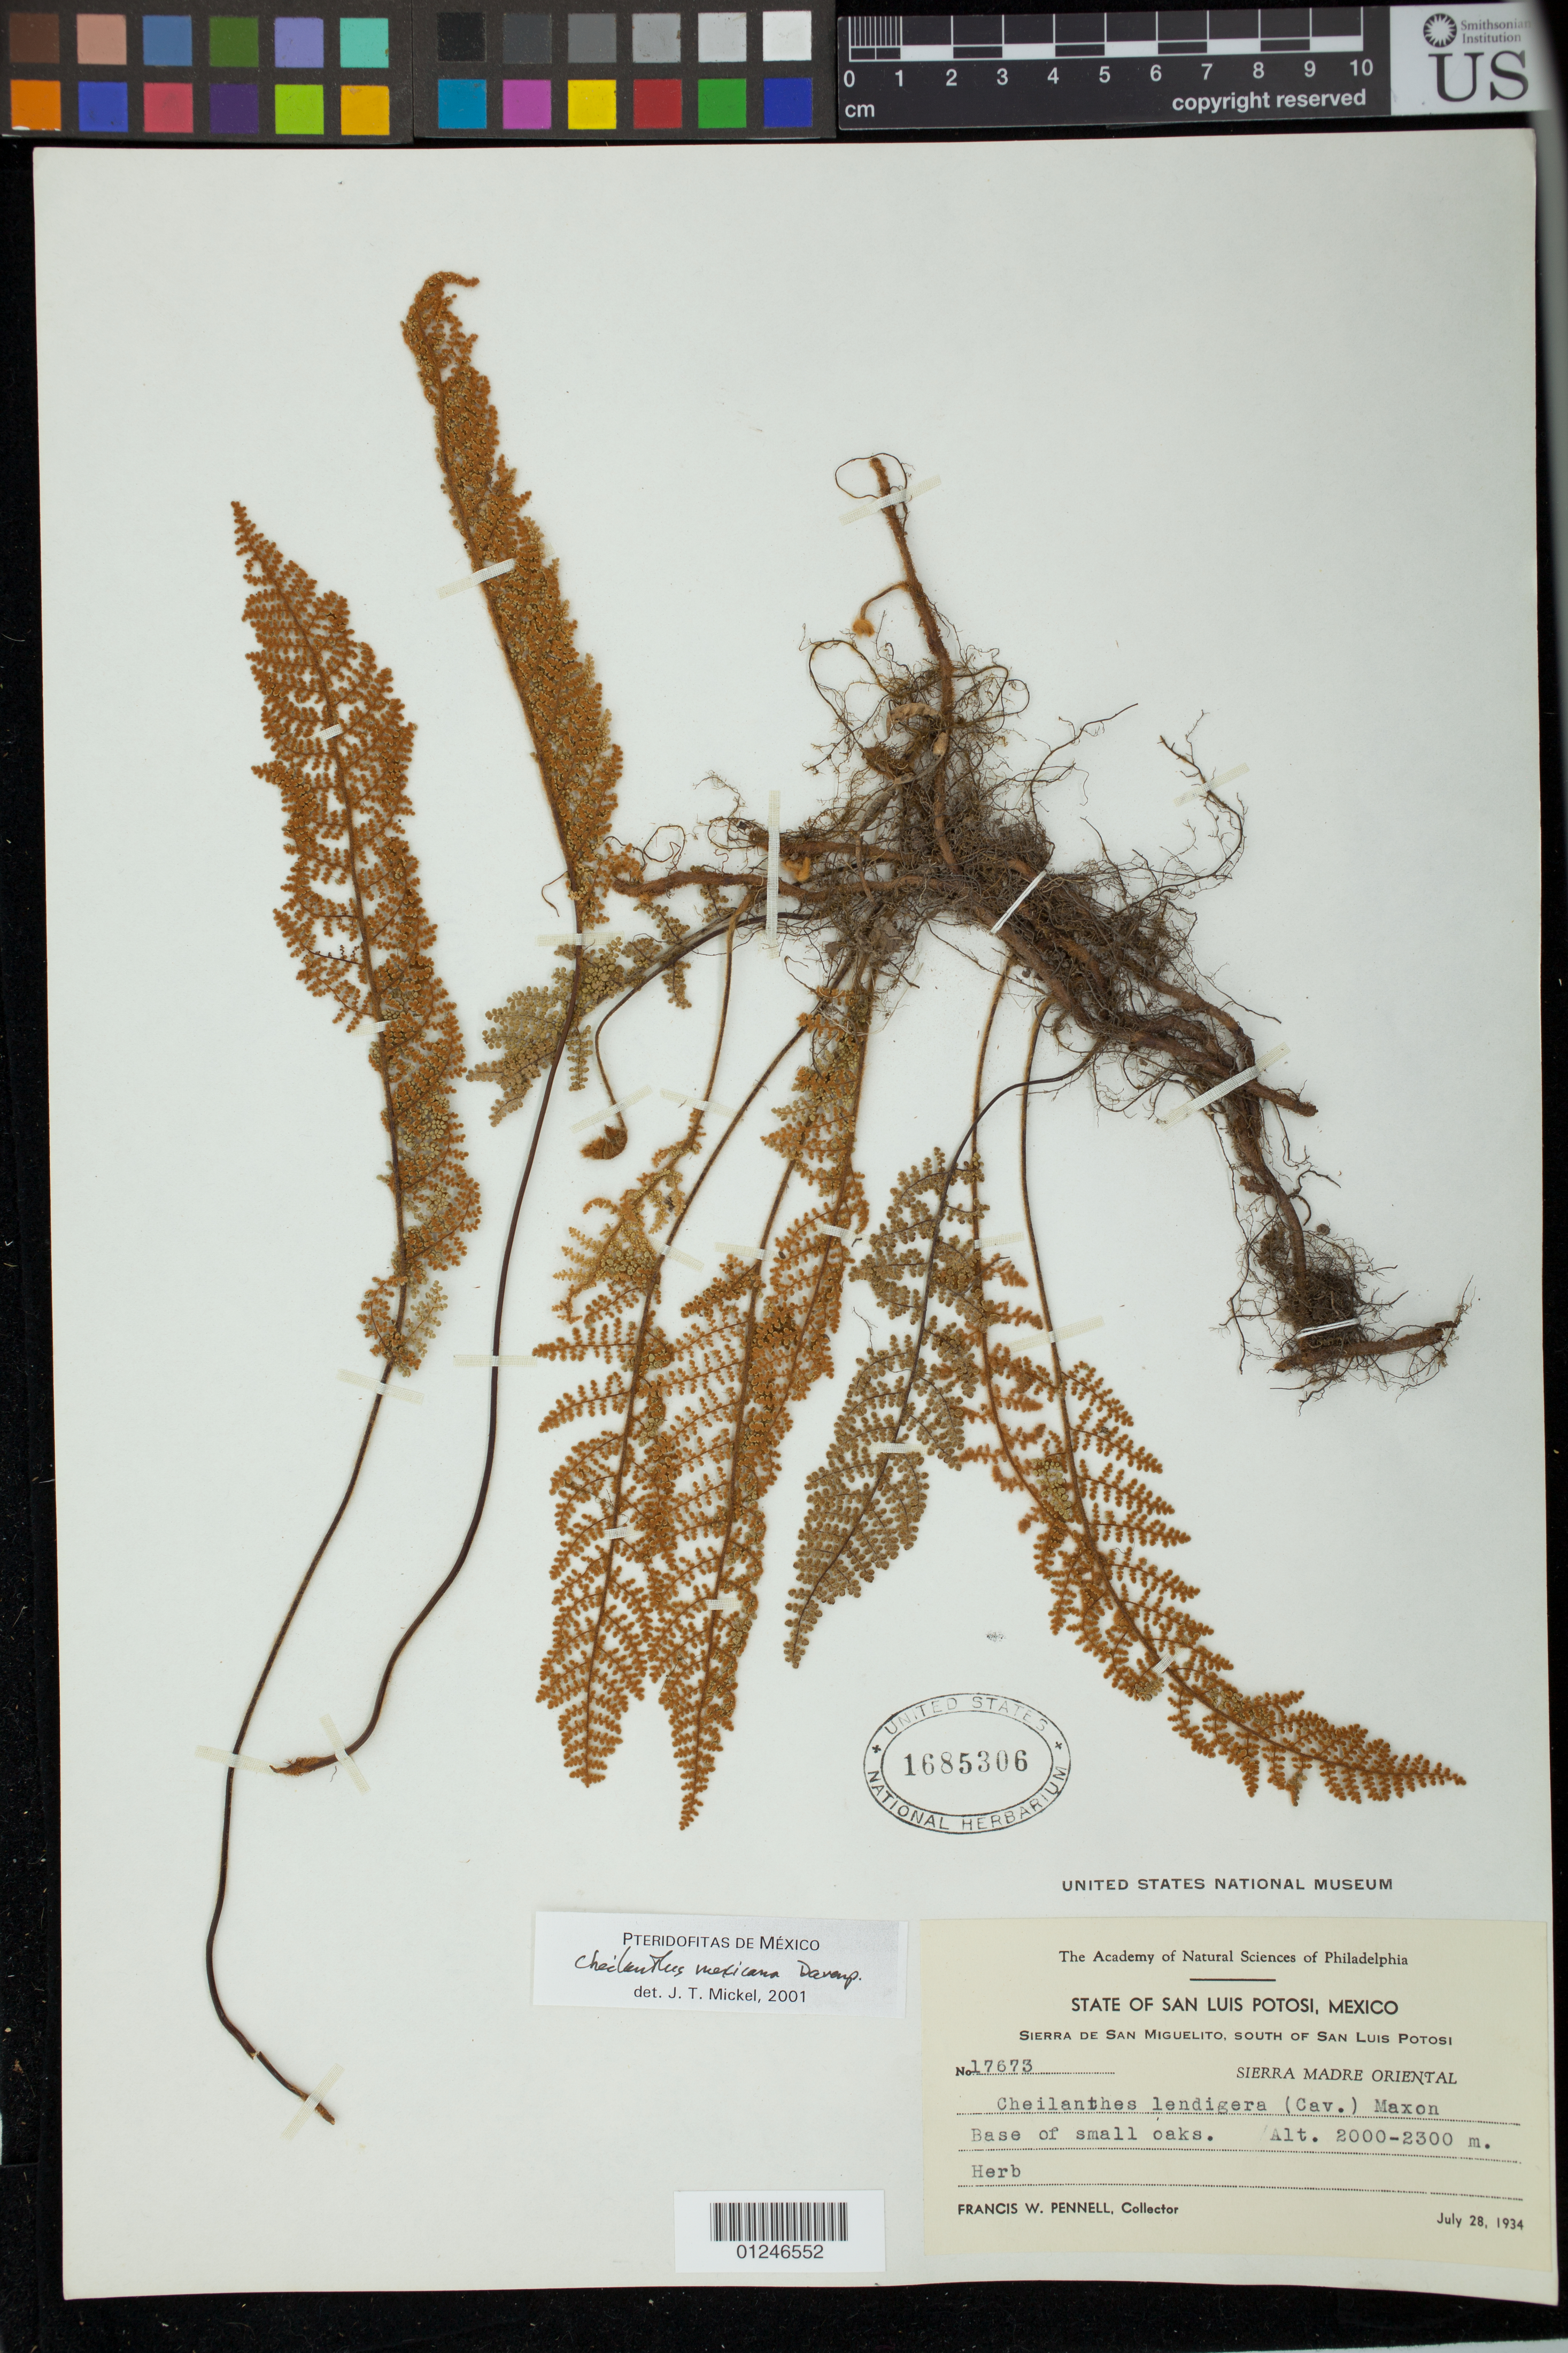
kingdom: Plantae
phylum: Tracheophyta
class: Polypodiopsida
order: Polypodiales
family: Pteridaceae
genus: Myriopteris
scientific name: Myriopteris mexicana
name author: (Davenp.) Grusz & Windham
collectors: F. W. Pennell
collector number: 17673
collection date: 1934-07-28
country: Mexico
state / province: San Luis Potosí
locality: Sierra de San Miguelito, south of San Luis Potosi, base of small oaks, Sierra Madre Oriental.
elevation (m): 2000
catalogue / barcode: US 1685306